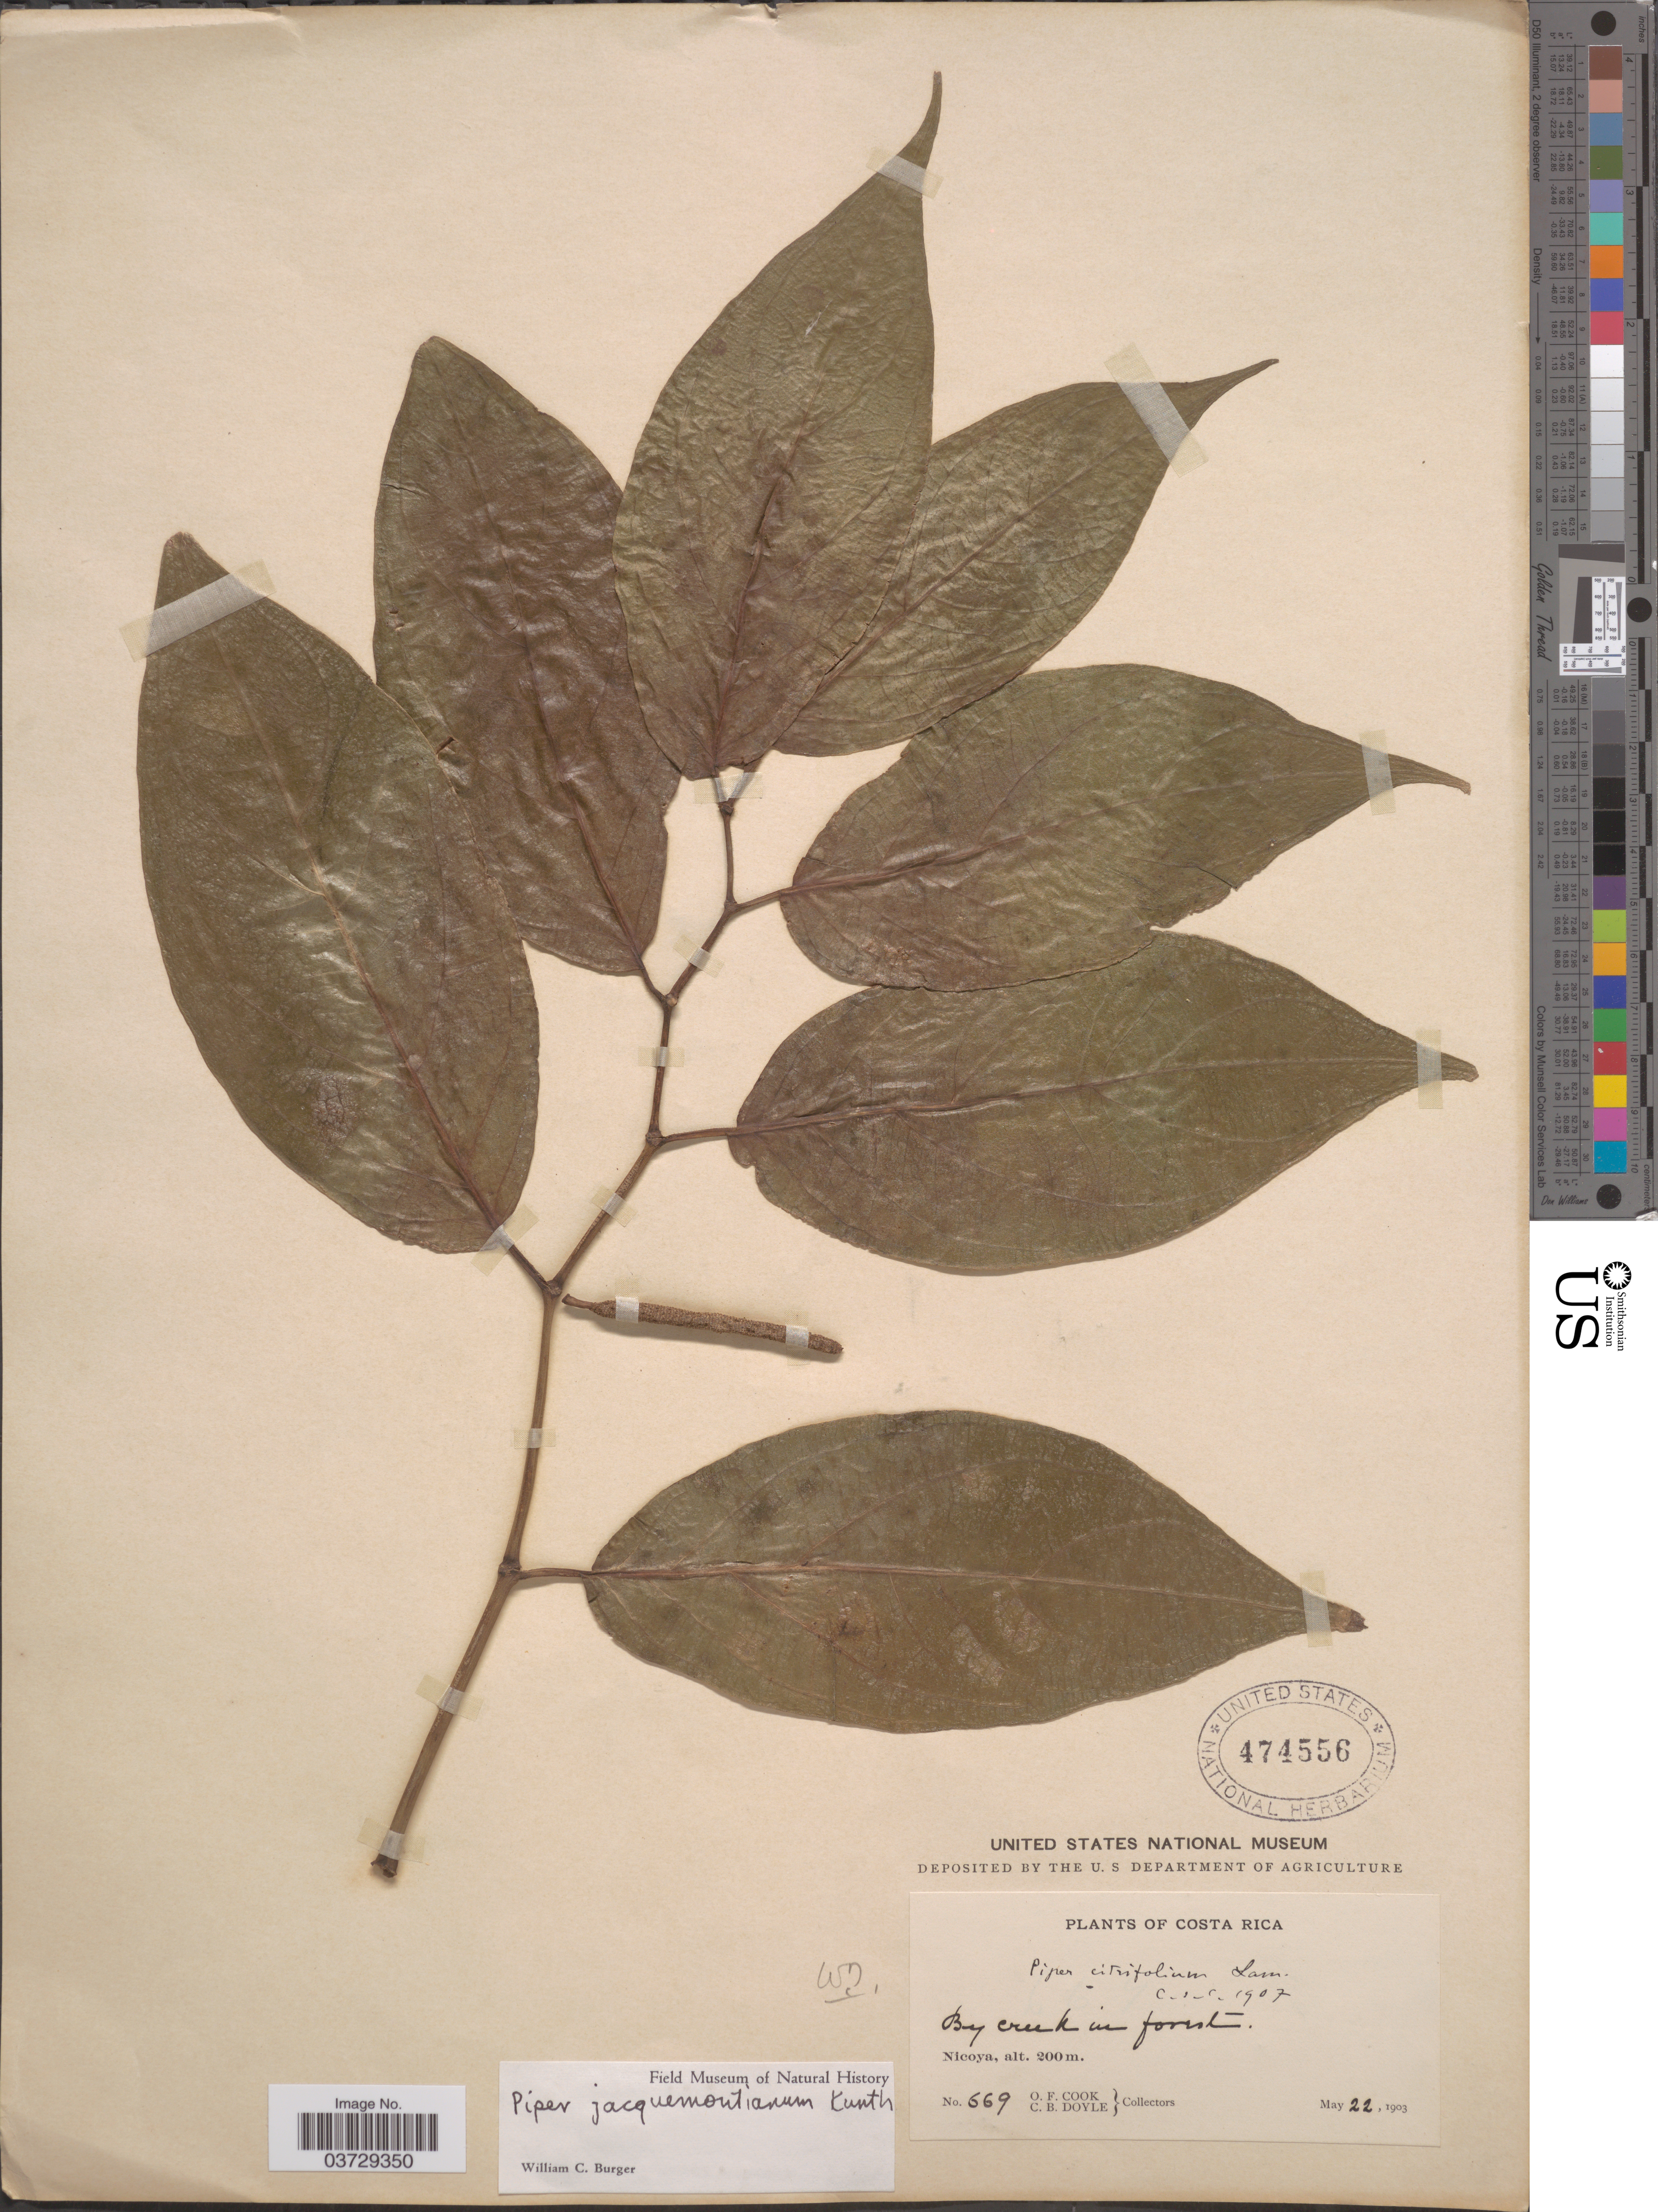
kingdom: Plantae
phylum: Tracheophyta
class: Magnoliopsida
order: Piperales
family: Piperaceae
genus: Piper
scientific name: Piper jacquemontianum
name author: Kunth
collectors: O. F. Cook & C. Doyle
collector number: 669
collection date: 1903-05-22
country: Costa Rica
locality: Nicoya.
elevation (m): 200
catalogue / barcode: US 474556